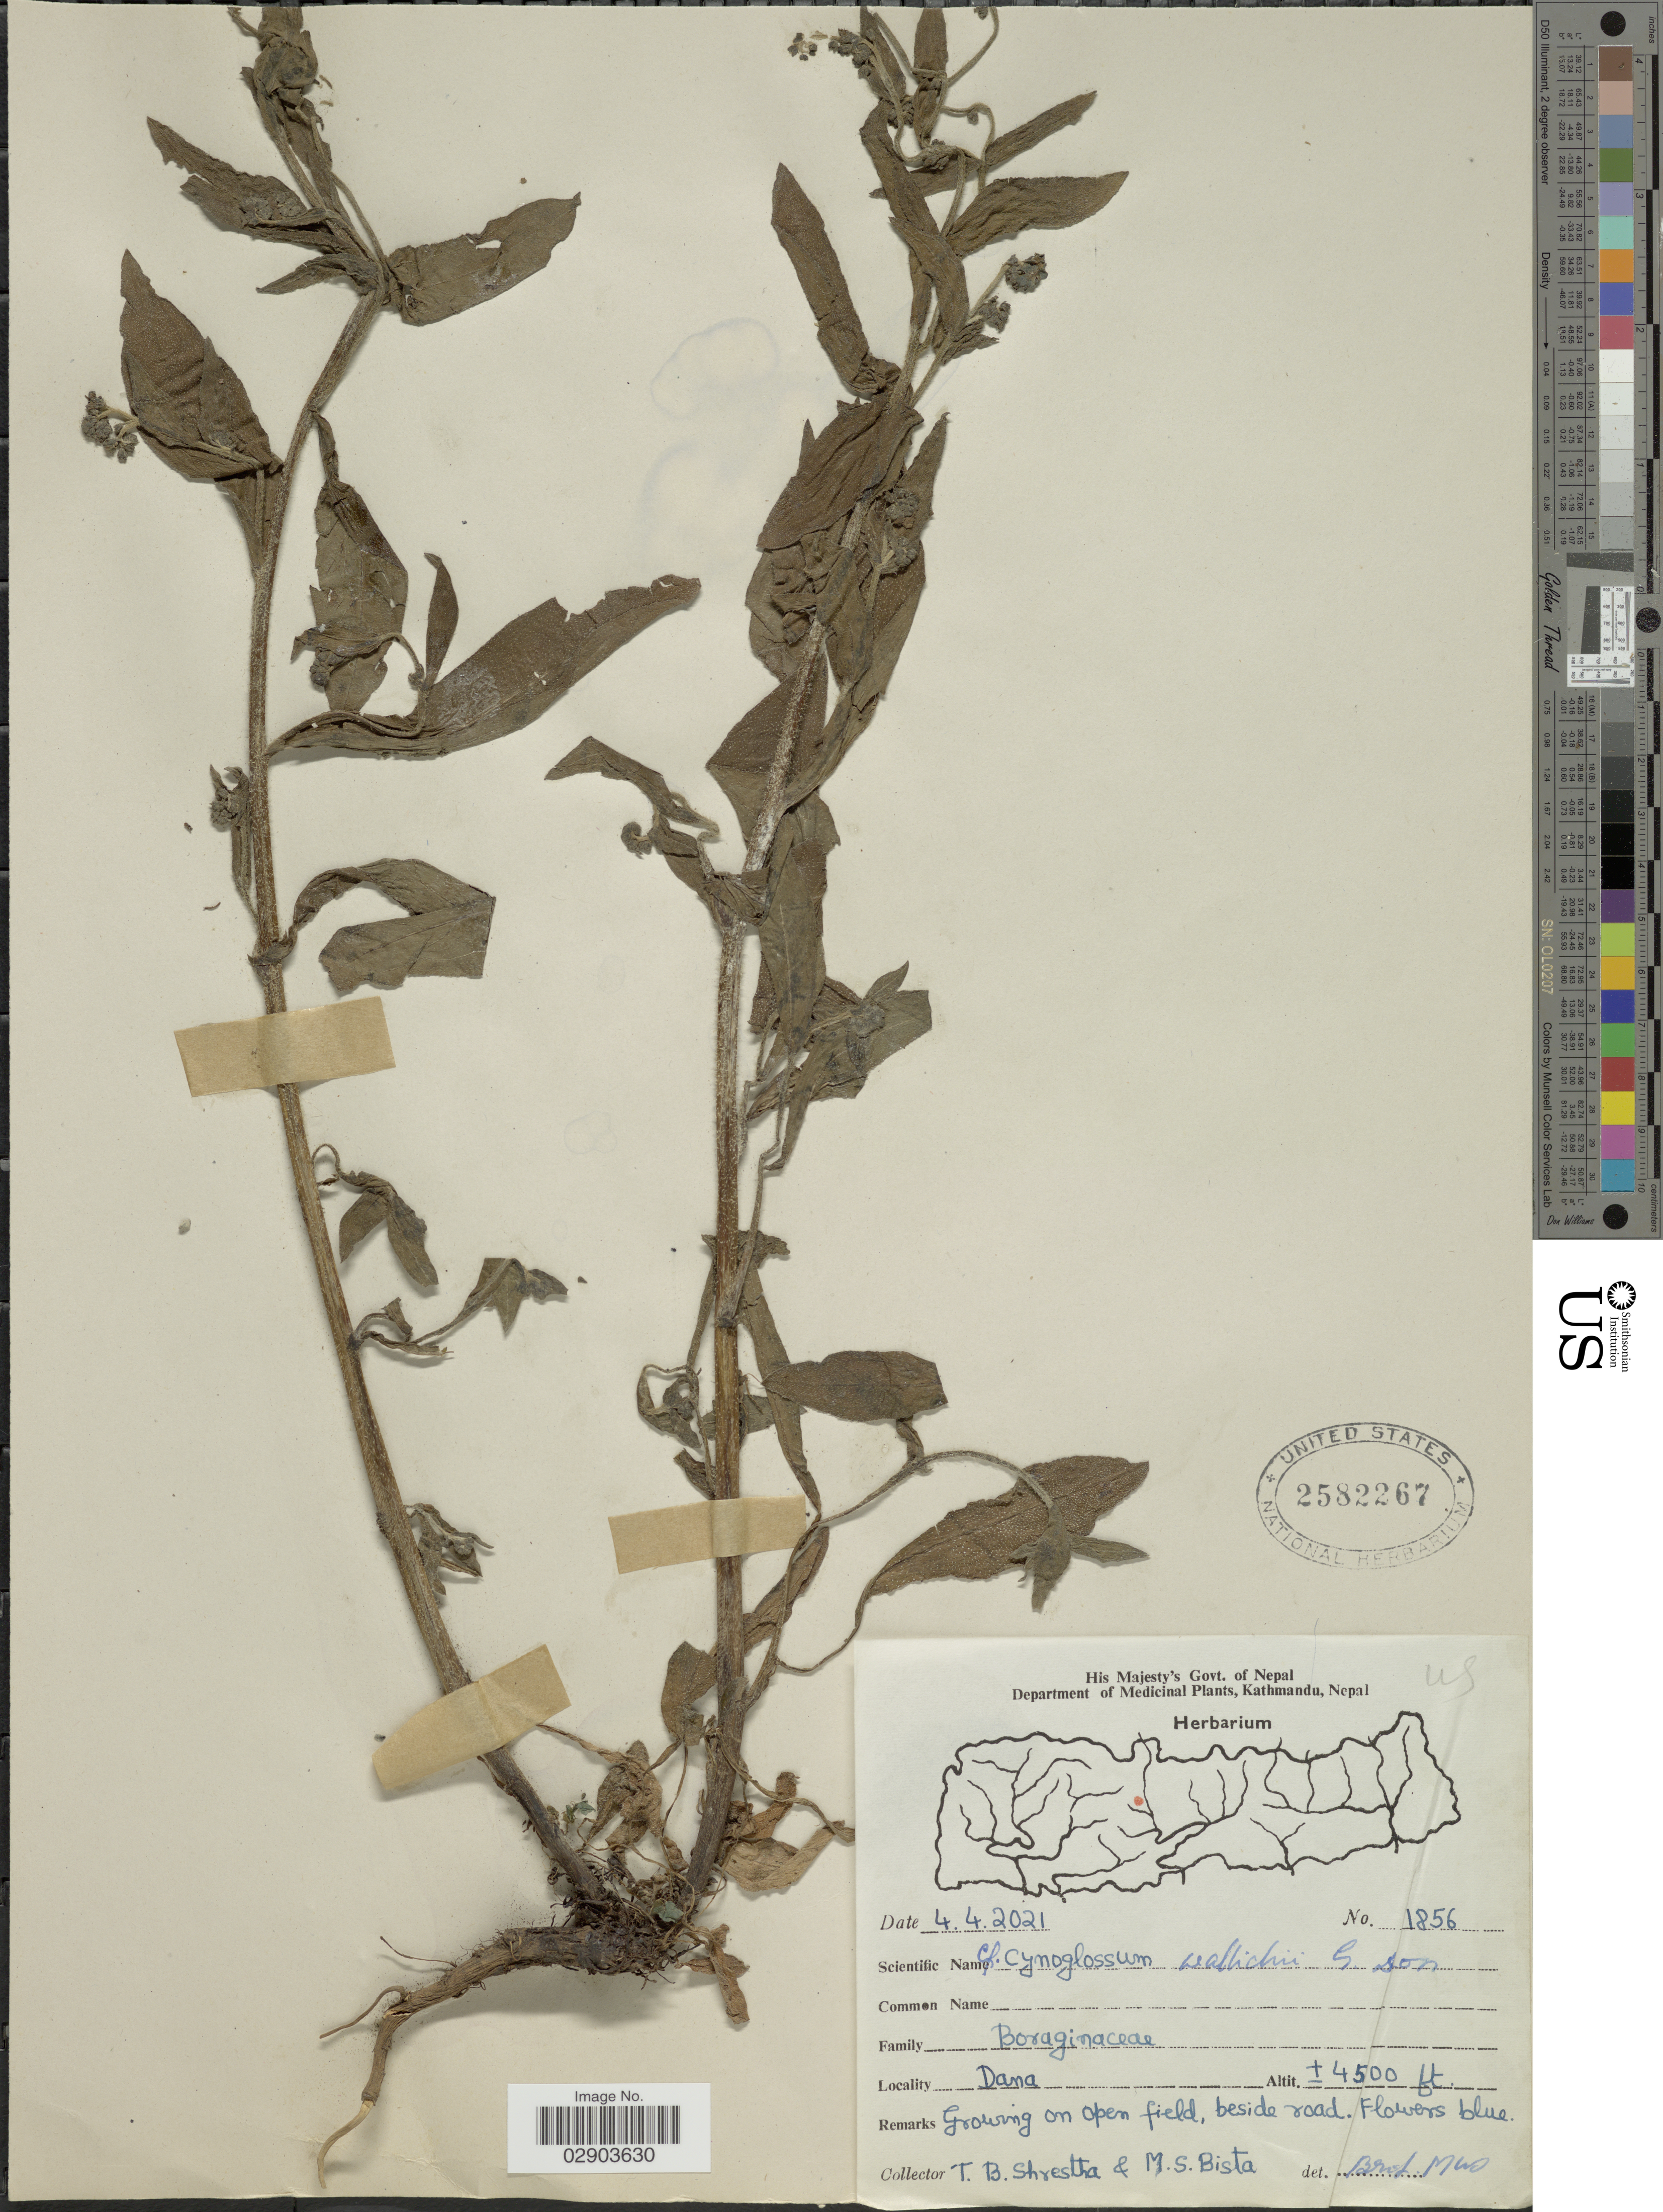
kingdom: Plantae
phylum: Tracheophyta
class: Magnoliopsida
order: Boraginales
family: Boraginaceae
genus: Cynoglossum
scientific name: Cynoglossum wallichii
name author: G. Don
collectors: T. B. Shrestha & M. Bista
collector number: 1856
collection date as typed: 4.4.2021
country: Nepal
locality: Dana.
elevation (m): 1372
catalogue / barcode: US 2582267